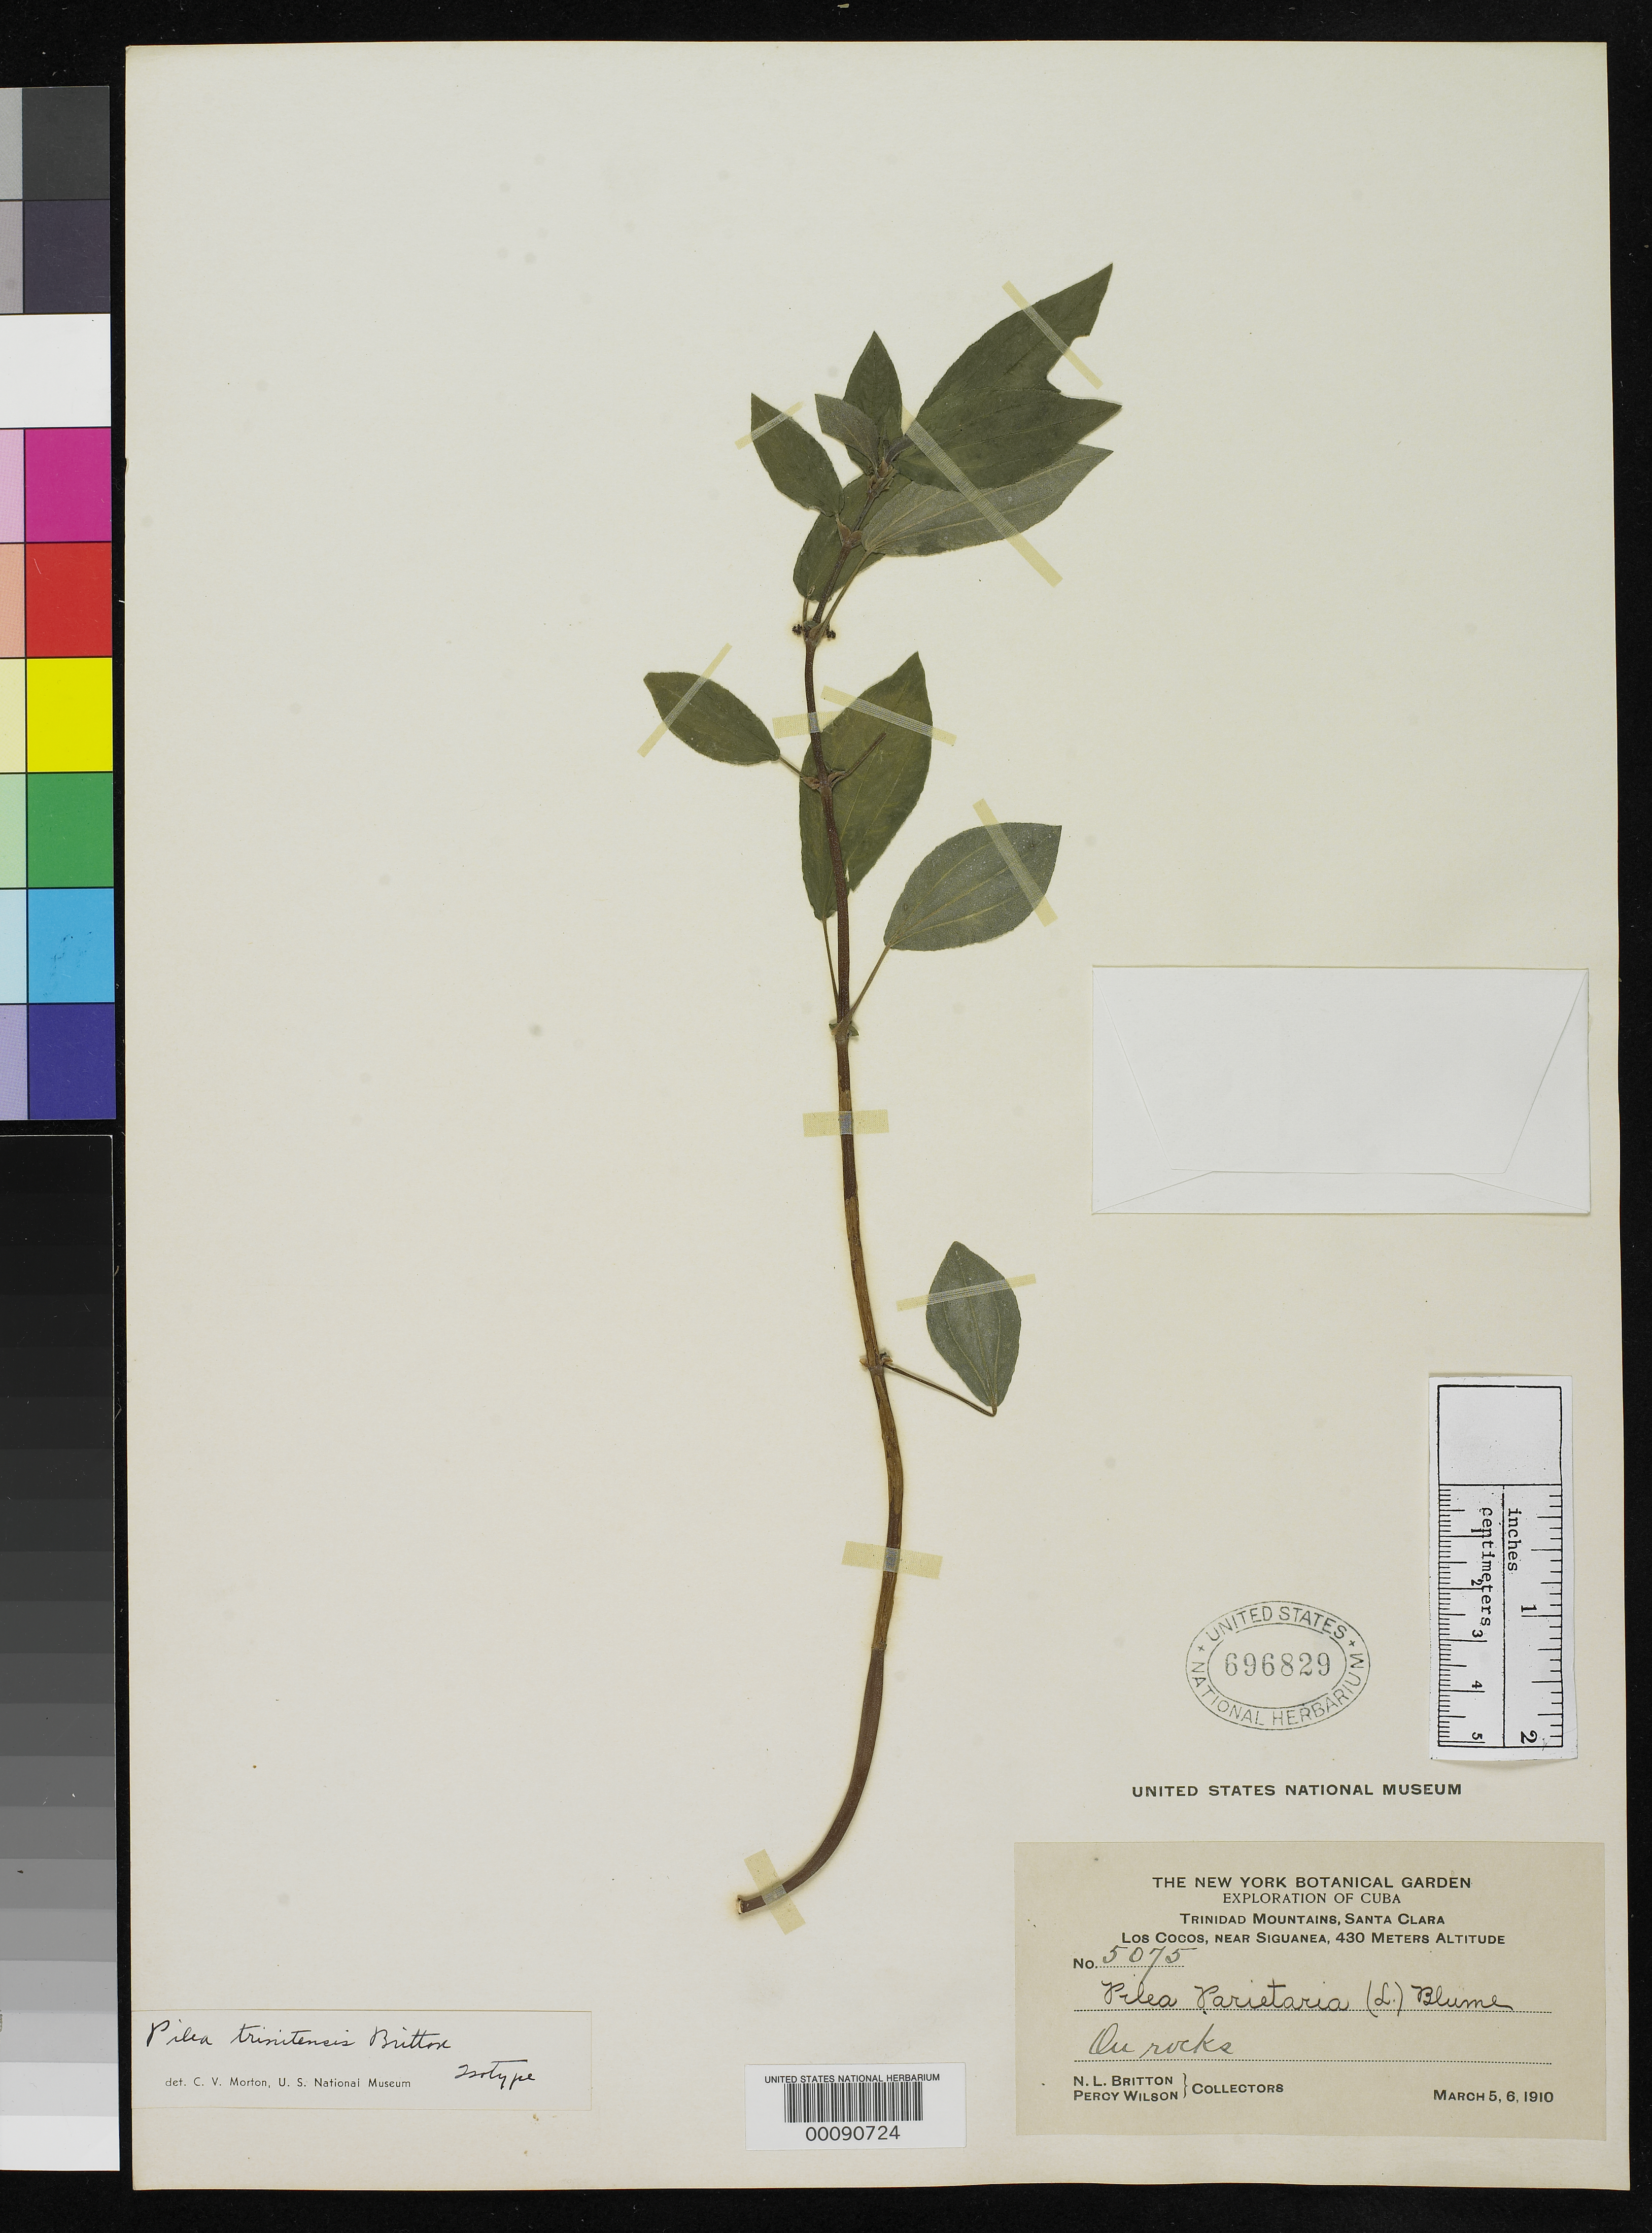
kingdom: Plantae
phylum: Tracheophyta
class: Magnoliopsida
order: Rosales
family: Urticaceae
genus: Pilea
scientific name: Pilea trinitensis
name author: Britton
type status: Isotype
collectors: N. Britton & P. Wilson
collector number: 5075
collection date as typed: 05 Mar 1910 to 06 Mar 1910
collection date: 1910-03-05/1910-03-06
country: Cuba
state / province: Las Villas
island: Greater Antilles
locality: Trinidad Mts., Loscocos near Siguanea.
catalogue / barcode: US 696829